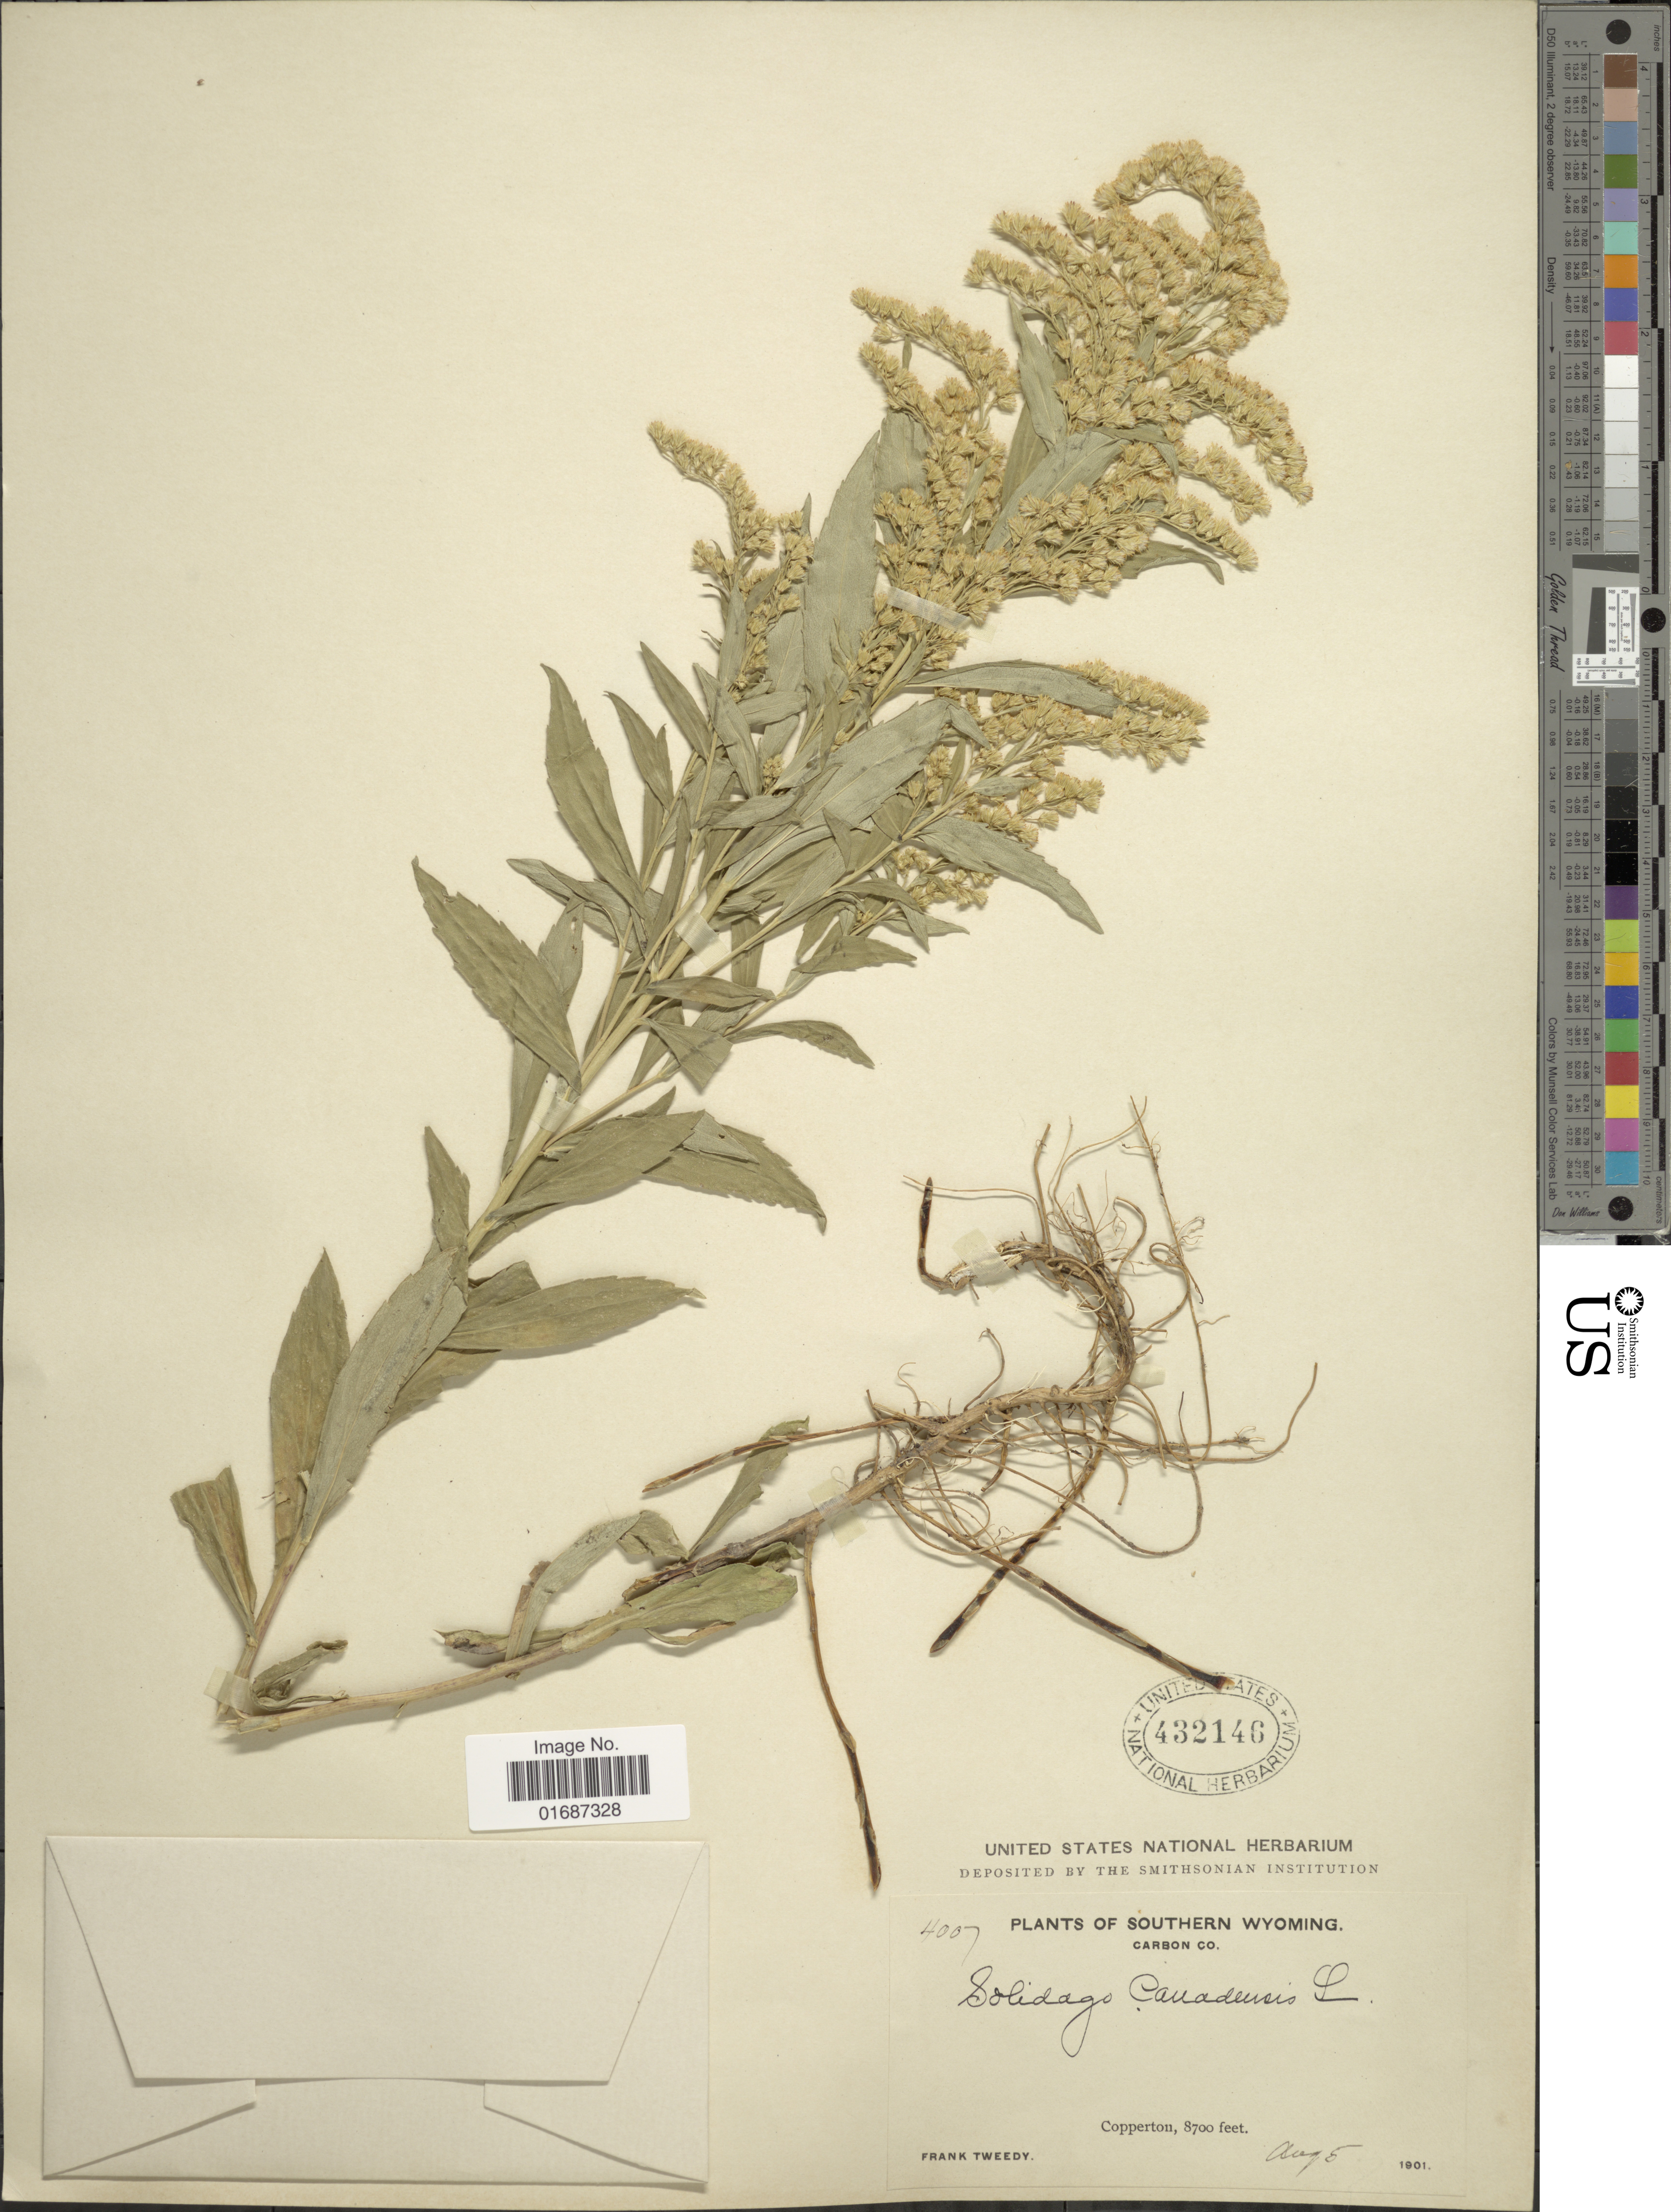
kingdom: Plantae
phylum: Tracheophyta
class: Magnoliopsida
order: Asterales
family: Asteraceae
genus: Solidago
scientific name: Solidago gigantea var. leiophylla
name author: Fernald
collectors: F. Tweedy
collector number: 4007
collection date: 1901-08-05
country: United States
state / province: Wyoming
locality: Southern Wyoming, Carson Co., Copperton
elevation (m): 2652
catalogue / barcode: US 432146